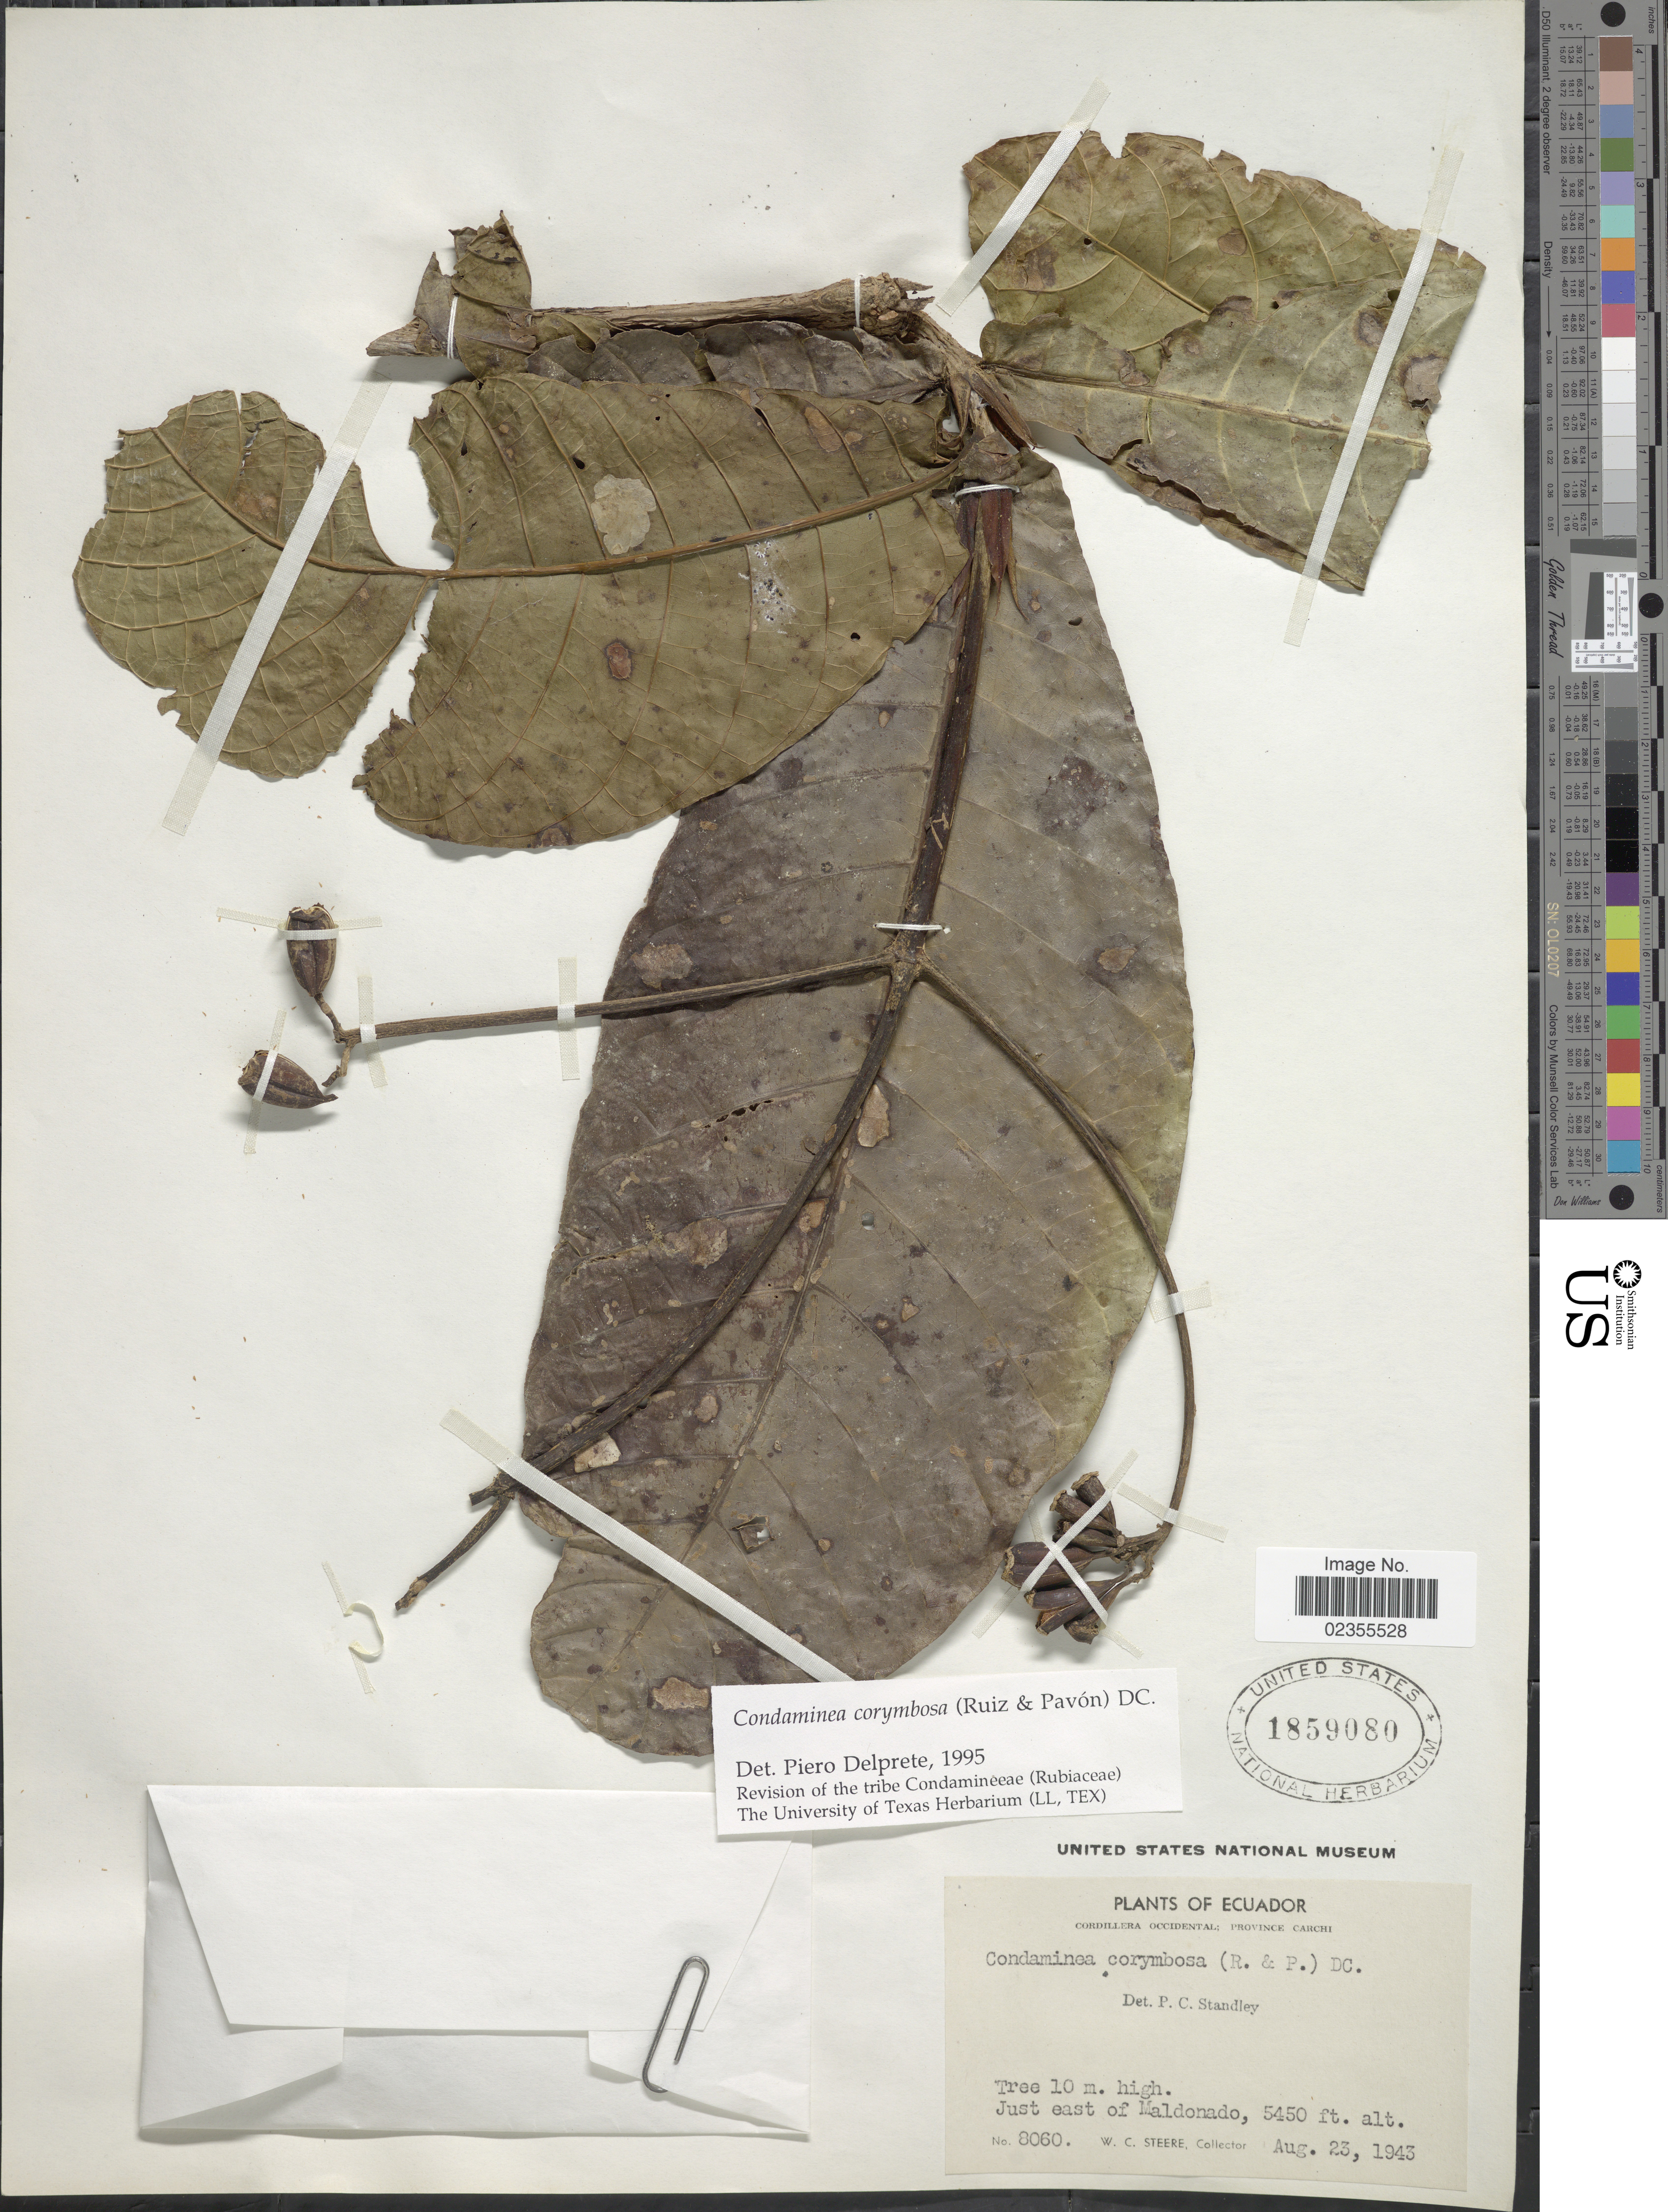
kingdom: Plantae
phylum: Tracheophyta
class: Magnoliopsida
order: Gentianales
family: Rubiaceae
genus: Condaminea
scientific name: Condaminea corymbosa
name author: (Ruiz & Pav.) DC.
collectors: W. C. Steere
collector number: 8060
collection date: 1943-08-23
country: Ecuador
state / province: Carchi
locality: Cordillera Occidental, Just east of Maldonado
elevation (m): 1661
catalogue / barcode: US 1859080